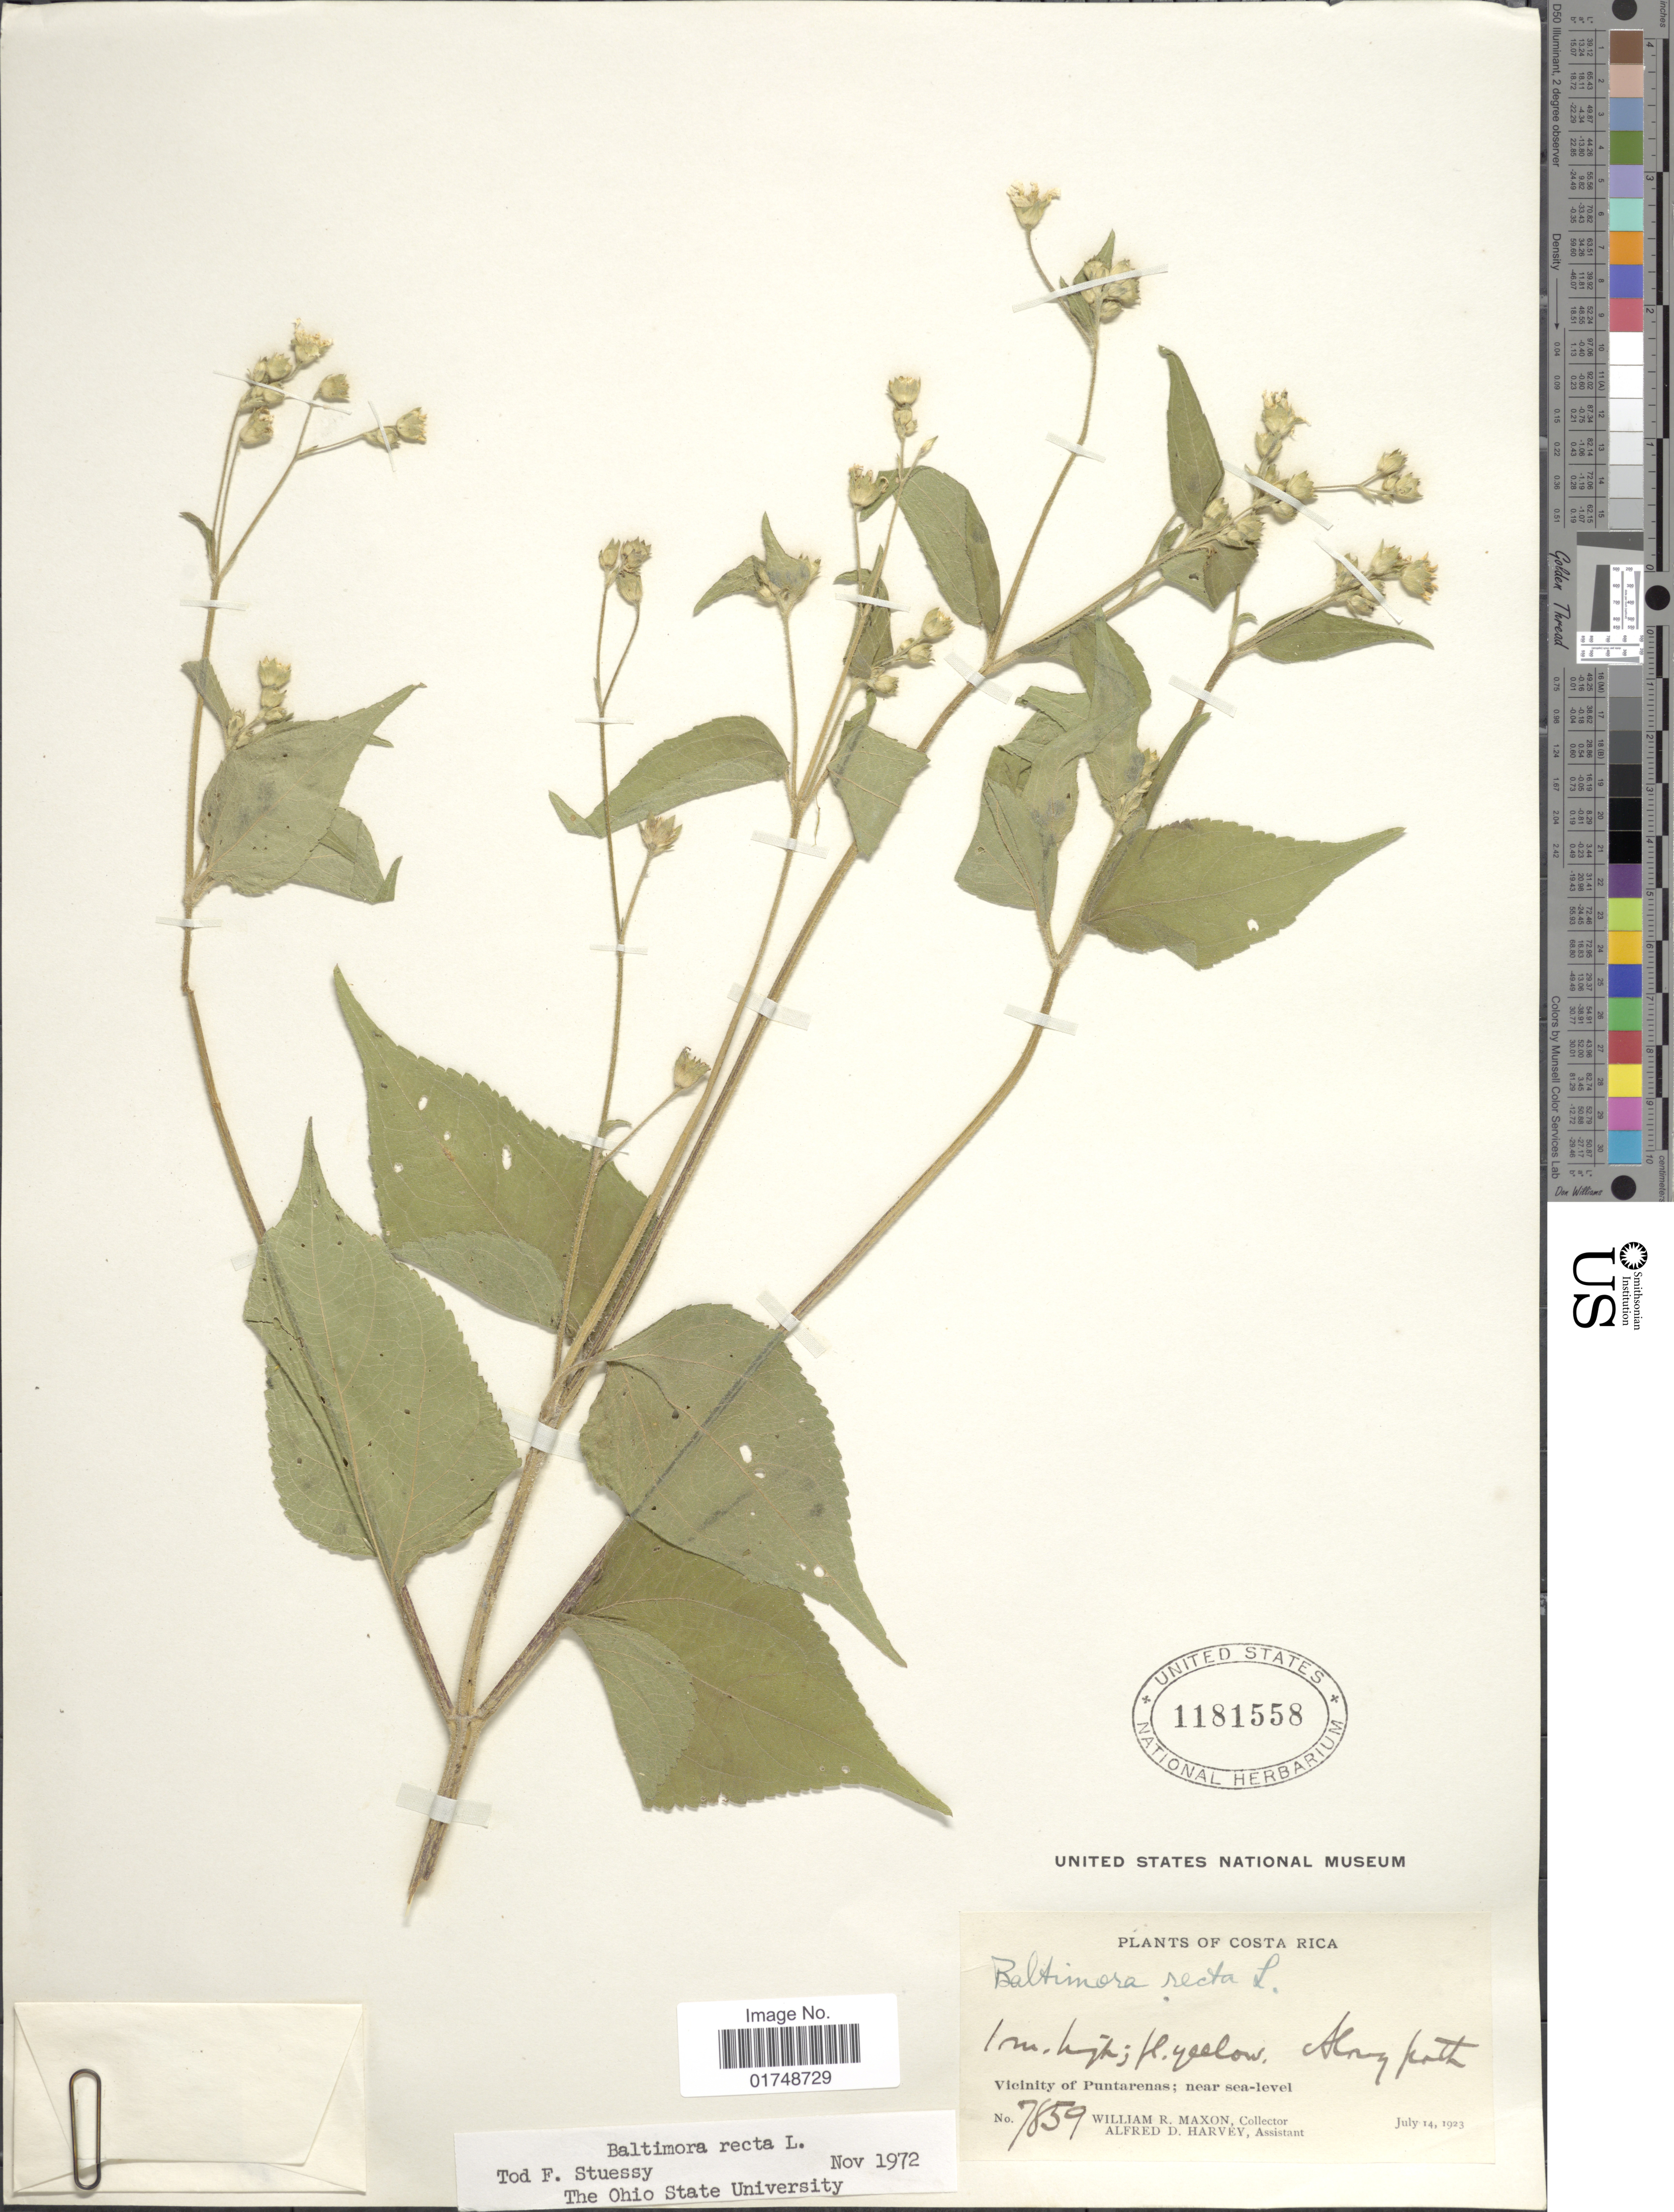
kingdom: Plantae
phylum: Tracheophyta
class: Magnoliopsida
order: Asterales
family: Asteraceae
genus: Baltimora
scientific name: Baltimora recta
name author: L.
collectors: W. R. Maxon & A. D. Harvey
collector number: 7859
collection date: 1923-07-14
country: Costa Rica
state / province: Puntarenas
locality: Vicinity of Puntarenas. Along path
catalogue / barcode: US 1181558